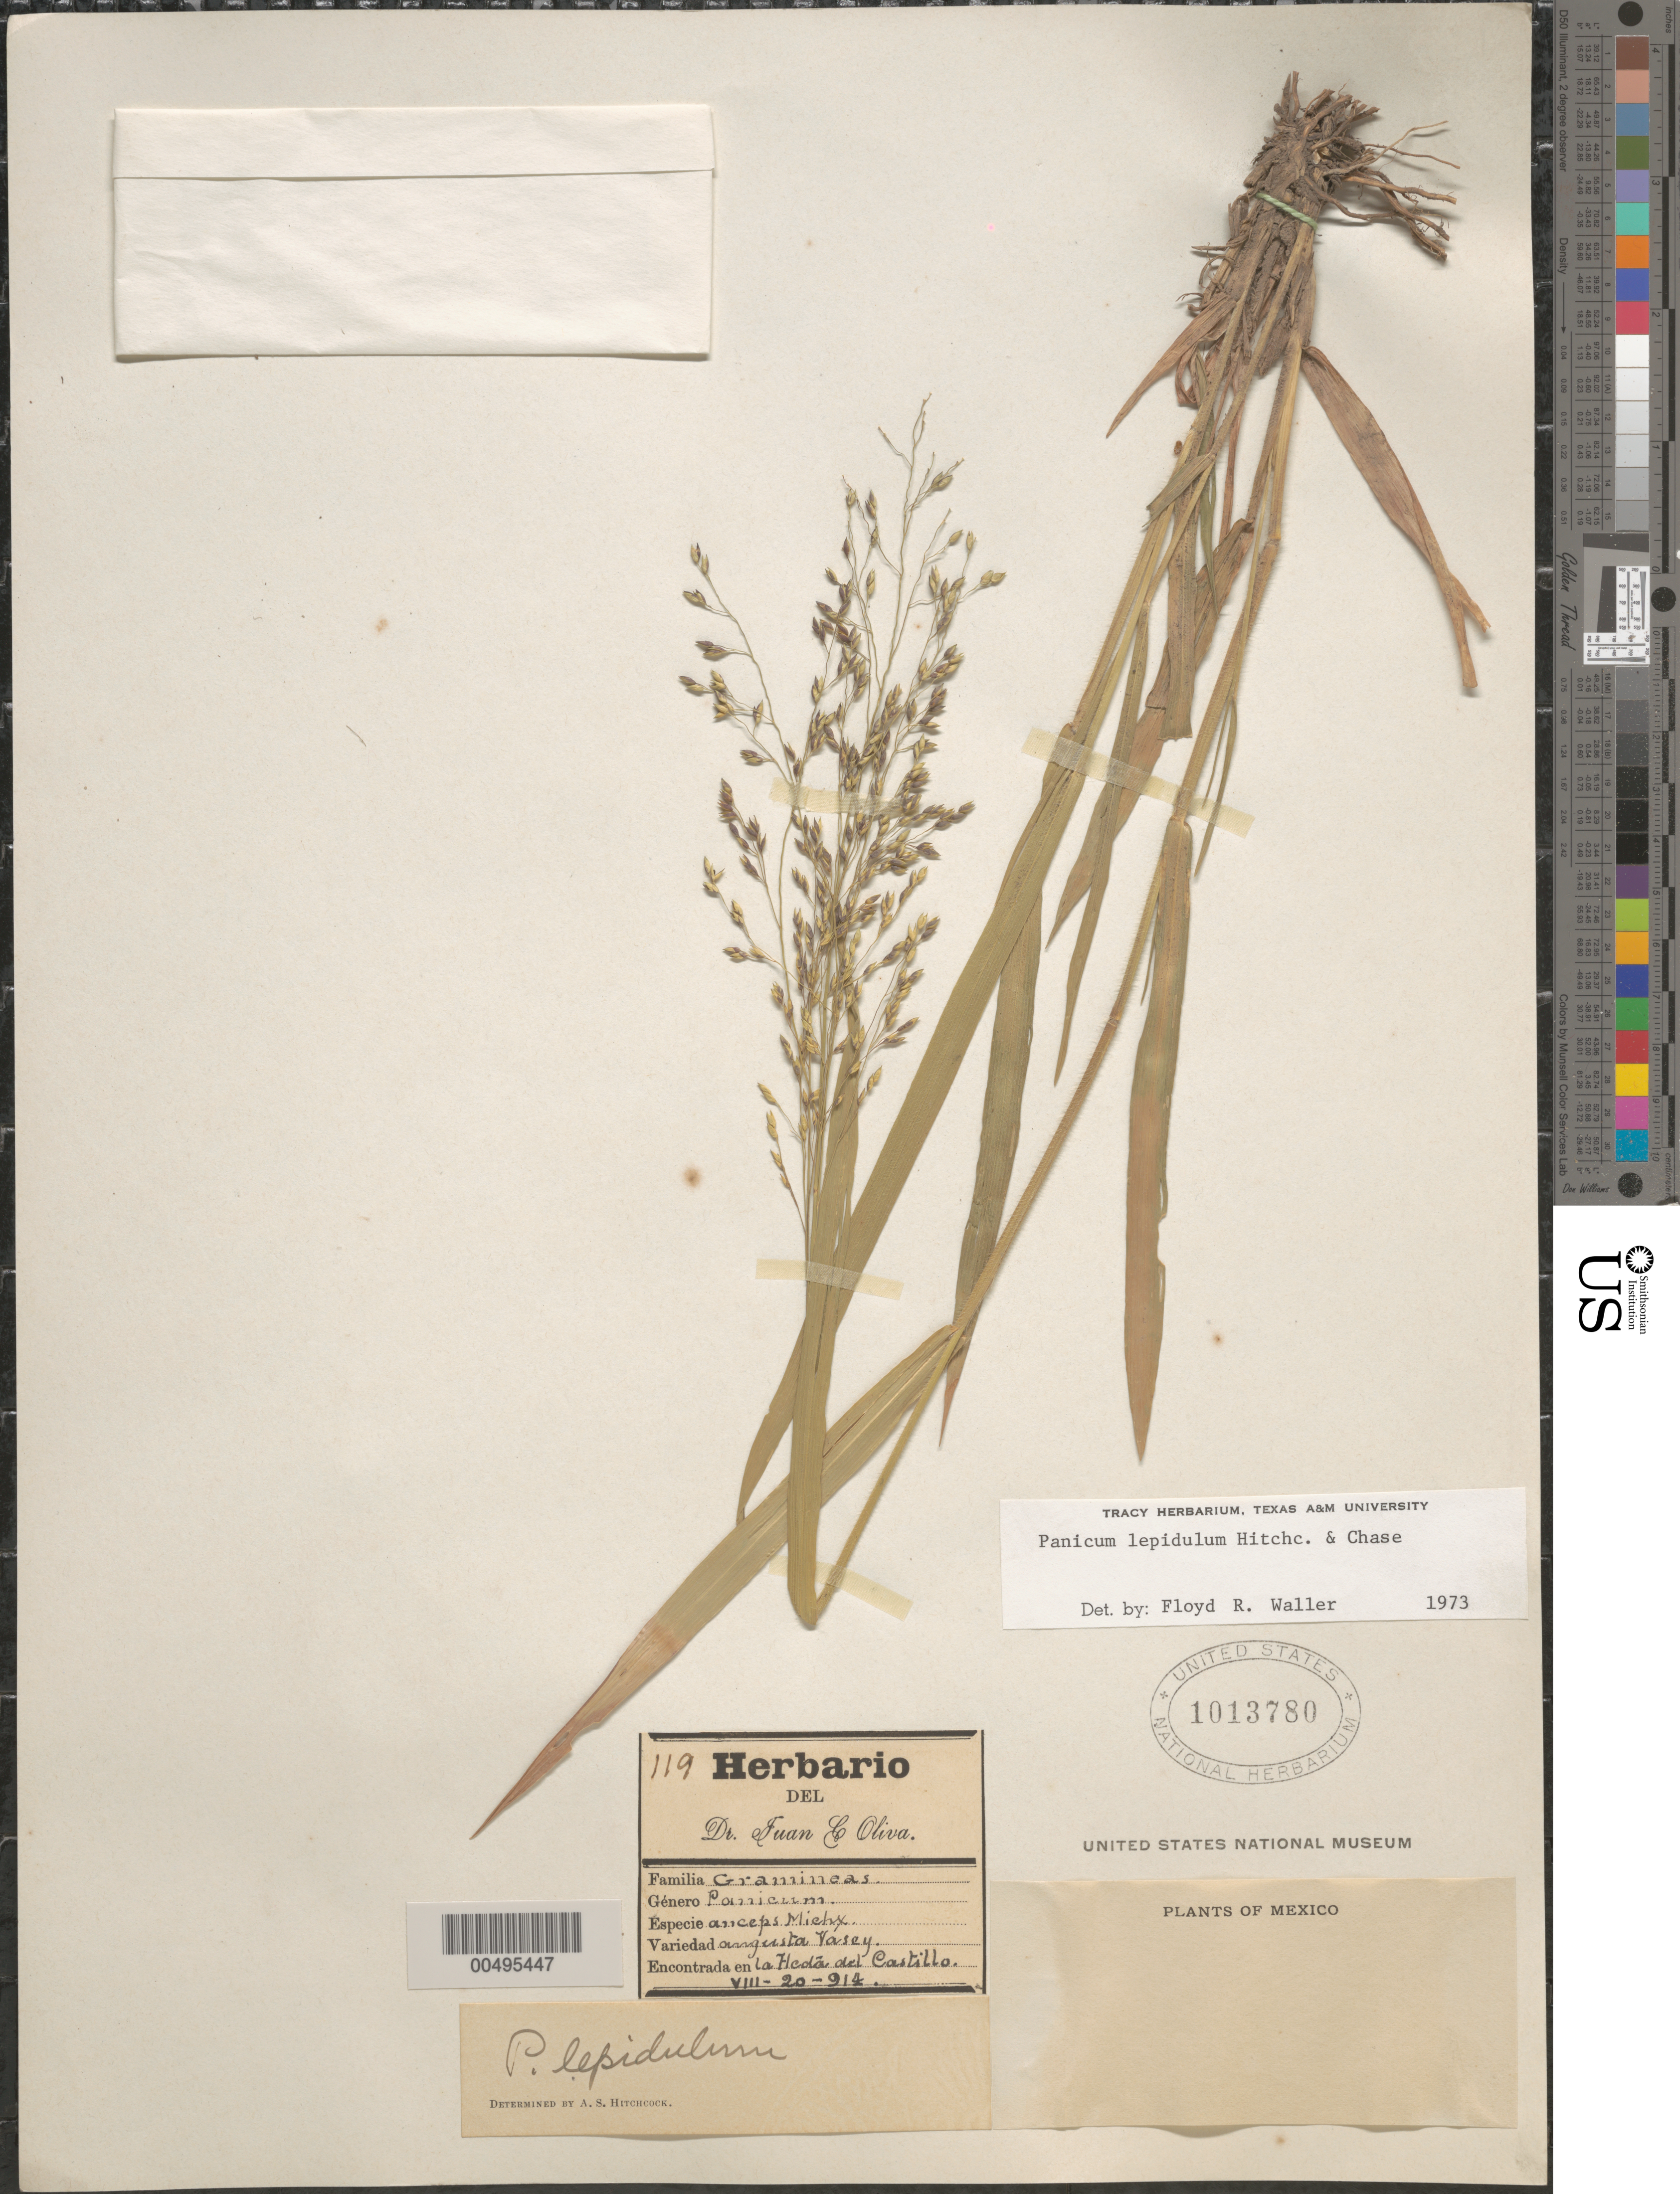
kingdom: Plantae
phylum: Tracheophyta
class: Liliopsida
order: Poales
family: Poaceae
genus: Panicum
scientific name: Panicum lepidulum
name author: Hitchc. & Chase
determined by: Waller, F. R.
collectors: J. C. Oliva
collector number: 119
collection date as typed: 20 Aug 1914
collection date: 1914-08-20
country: Mexico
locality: La Hcda. del Castillo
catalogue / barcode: US 1013780